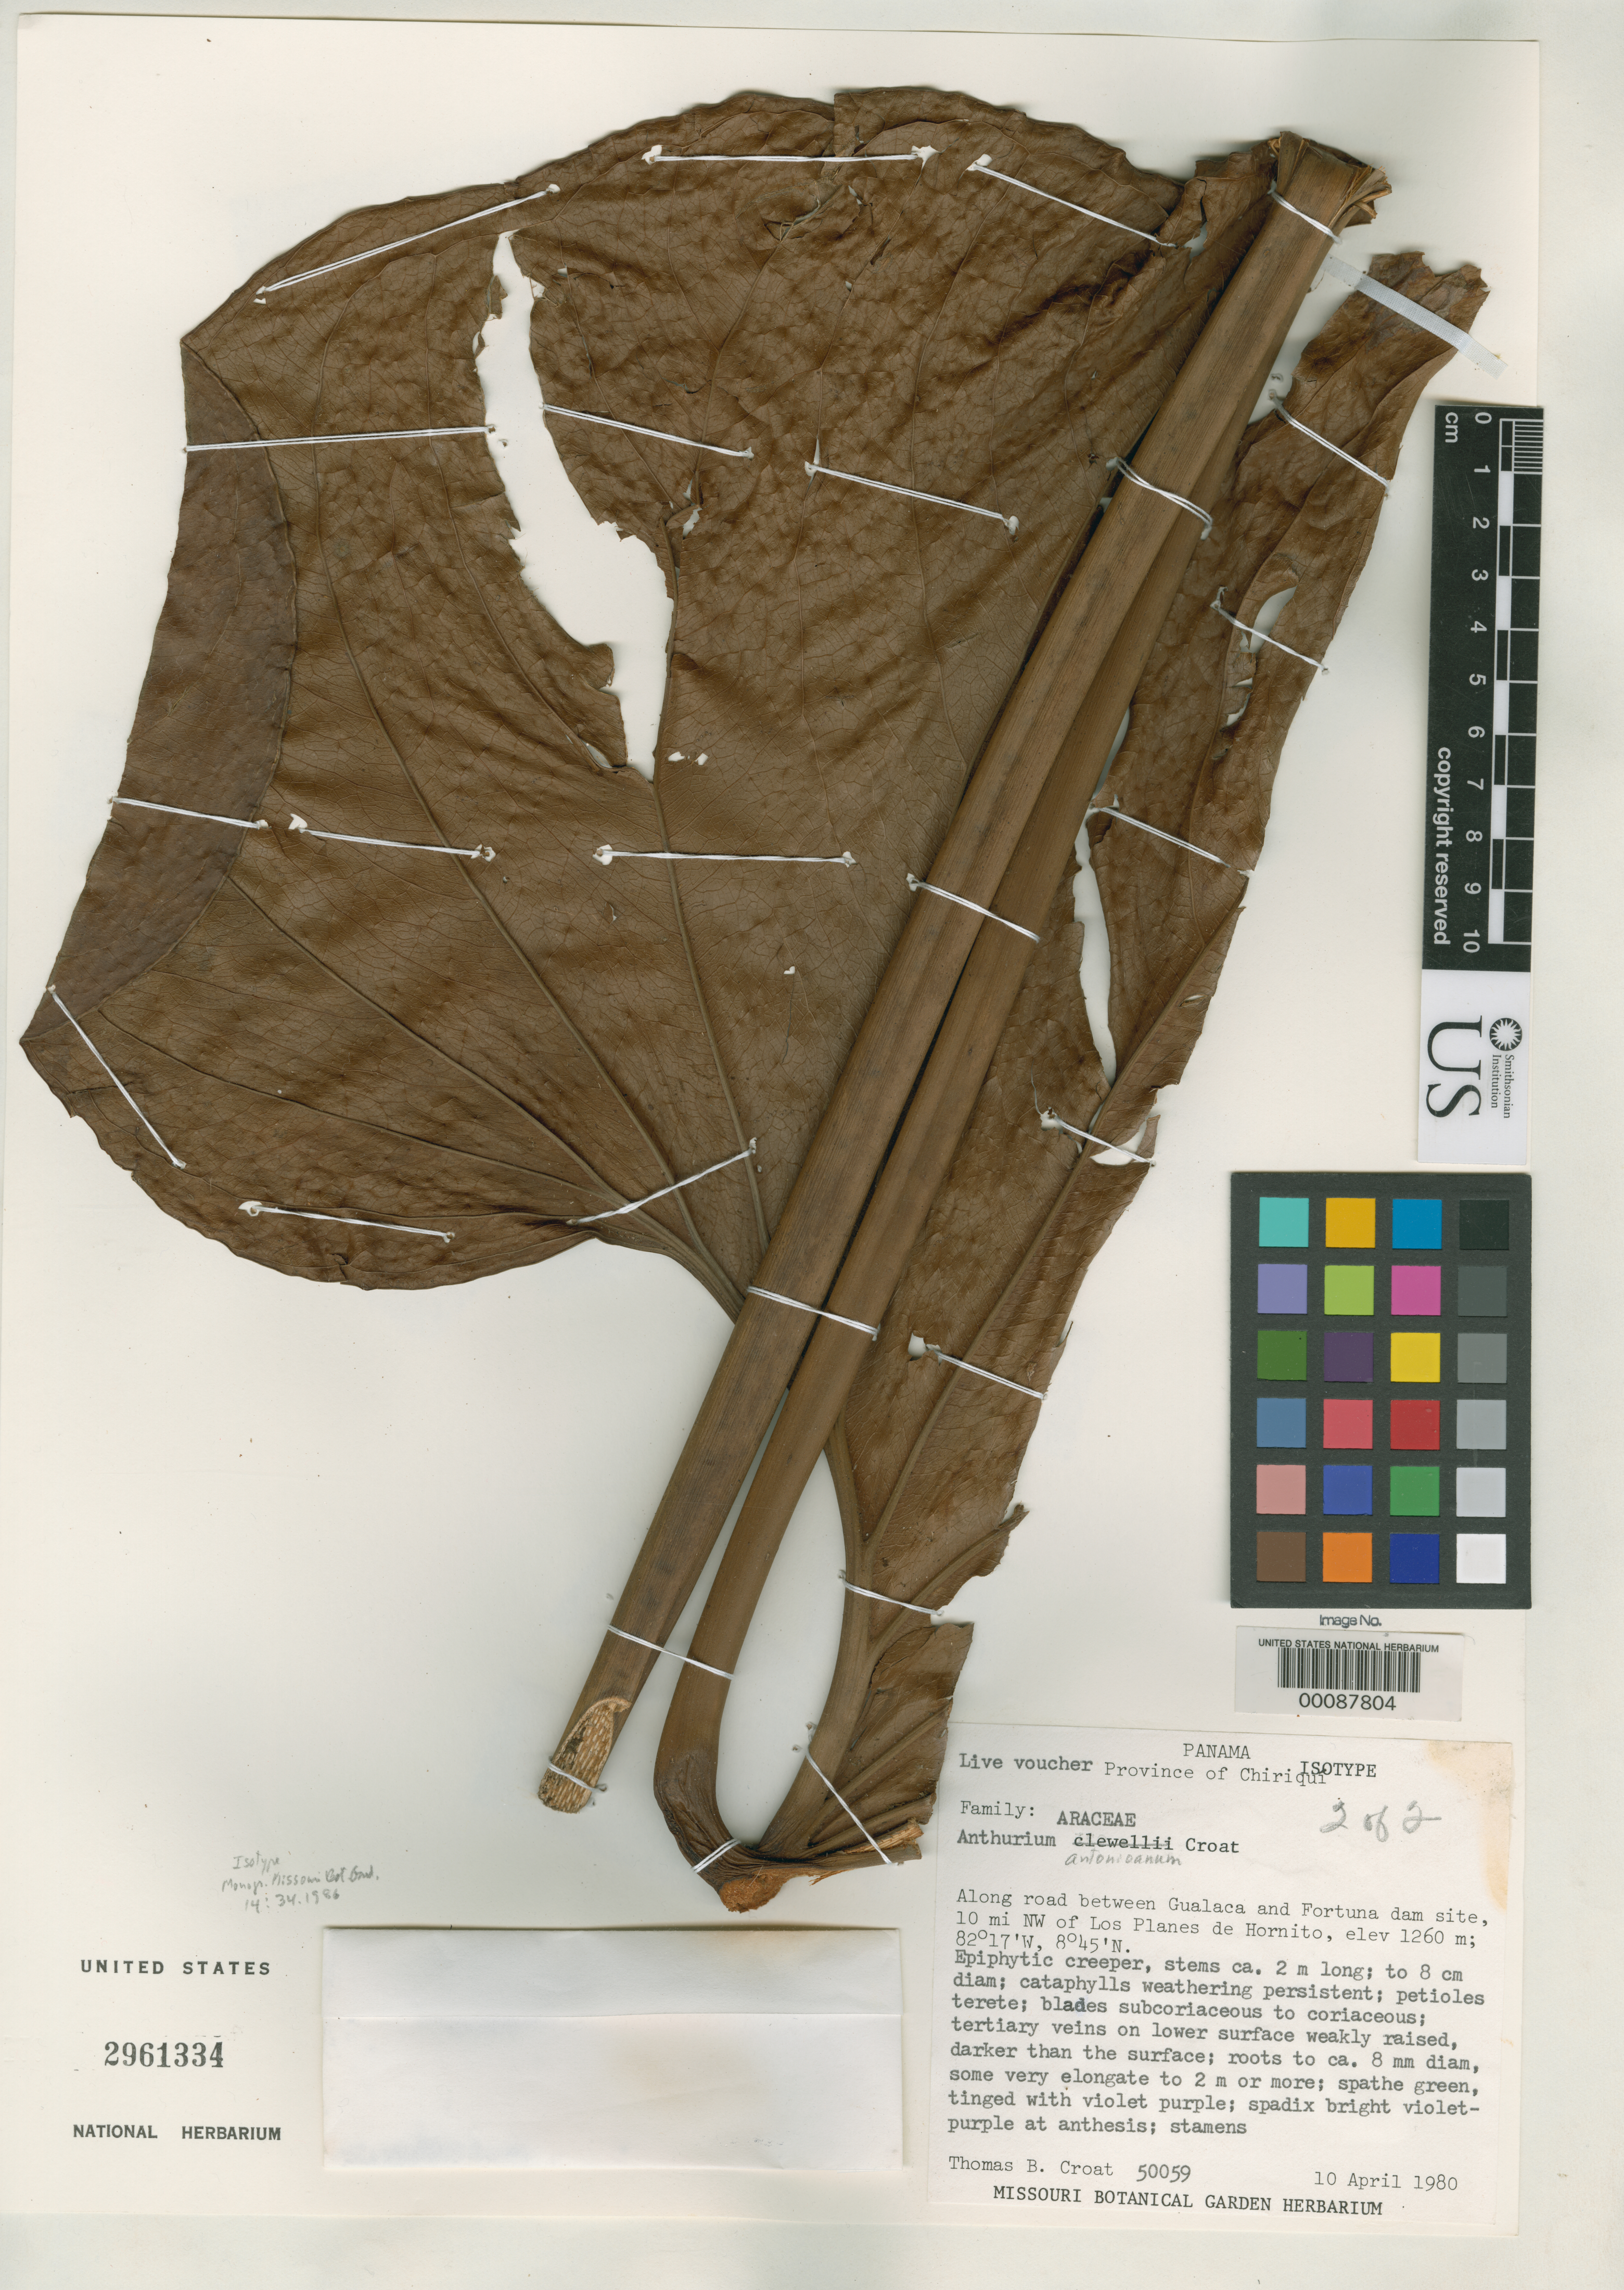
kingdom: Plantae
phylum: Tracheophyta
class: Liliopsida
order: Alismatales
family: Araceae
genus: Anthurium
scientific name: Anthurium antonioanum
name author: Croat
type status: Isotype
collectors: T. B. Croat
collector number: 50059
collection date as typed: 10 Apr 1980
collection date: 1980-04-10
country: Panama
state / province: Chiriquí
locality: Along road. between Gualaca and Fortuna Dam site, 10 mi NW of Los Planos de Hornito.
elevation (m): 1260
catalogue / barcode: US 2961334